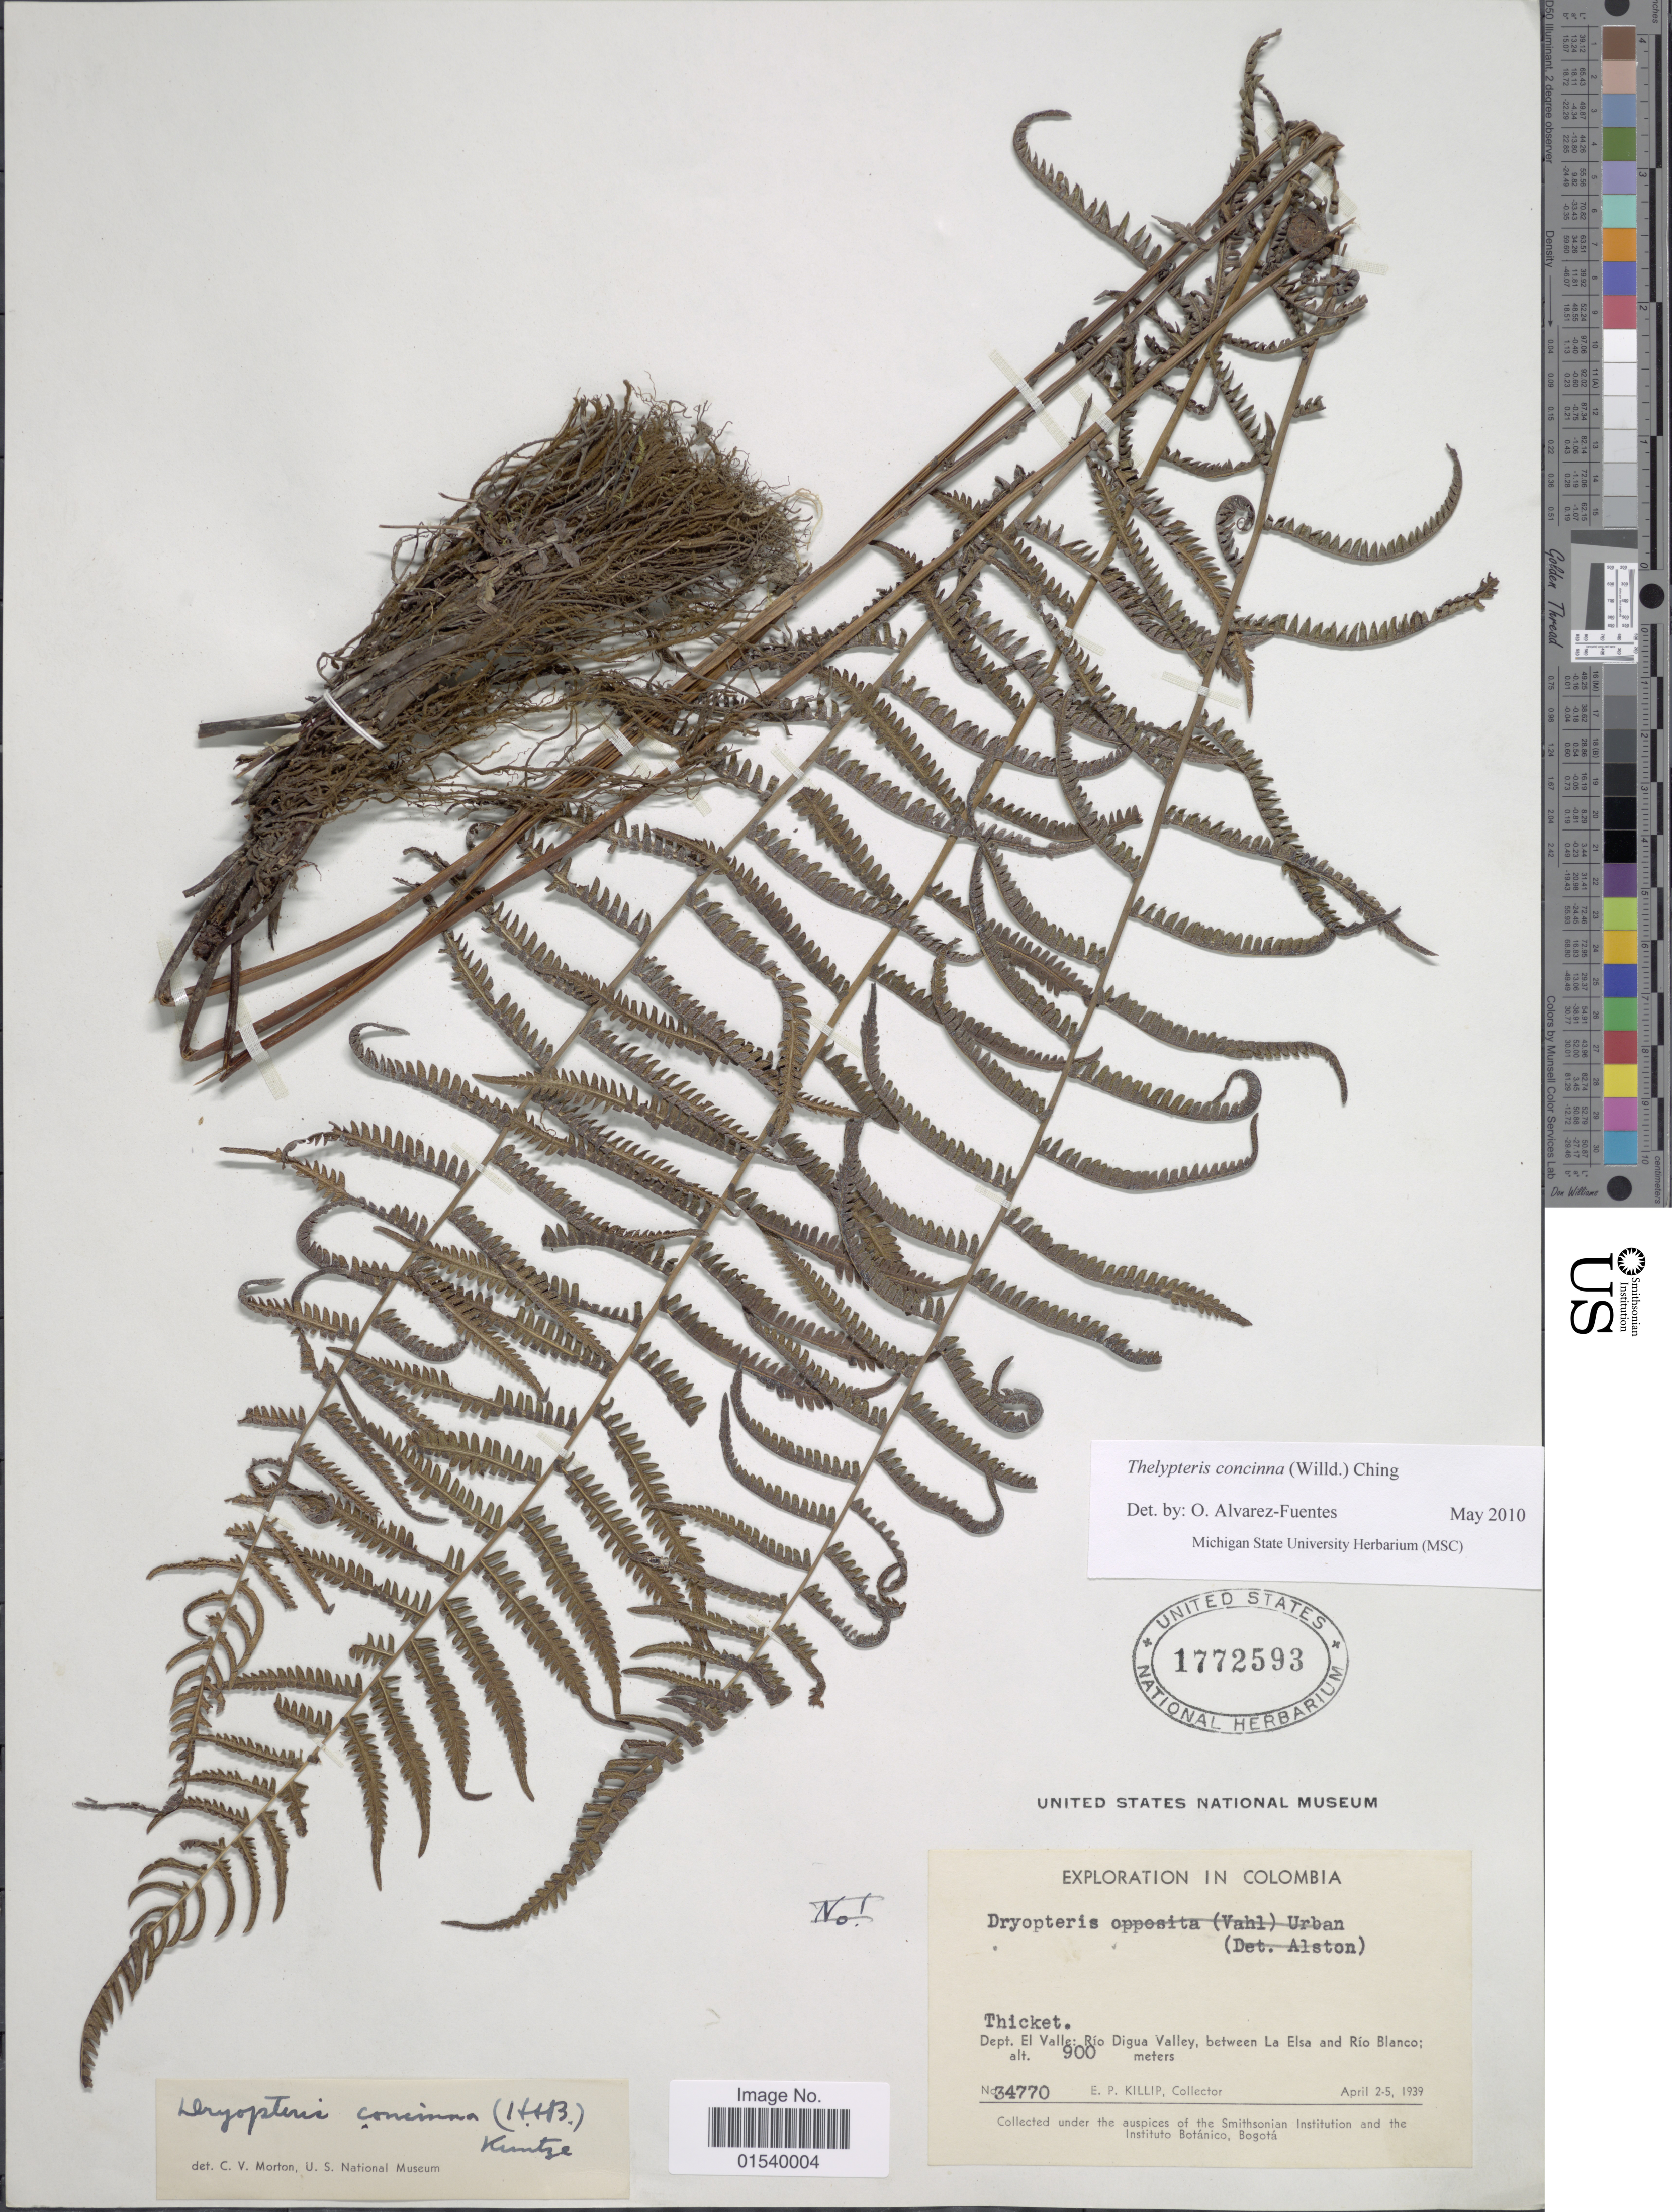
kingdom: Plantae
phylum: Tracheophyta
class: Polypodiopsida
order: Polypodiales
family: Thelypteridaceae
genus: Amauropelta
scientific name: Amauropelta concinna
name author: (Willd.) Pic. Serm.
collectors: E. P. Killip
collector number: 34770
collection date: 1939-04-02/1939-04-05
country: Colombia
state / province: Valle del Cauca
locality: Dept. Dept. El Valle: Río Digua Valley, between La Elsa and Río Blanco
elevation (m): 900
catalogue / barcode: US 1772593